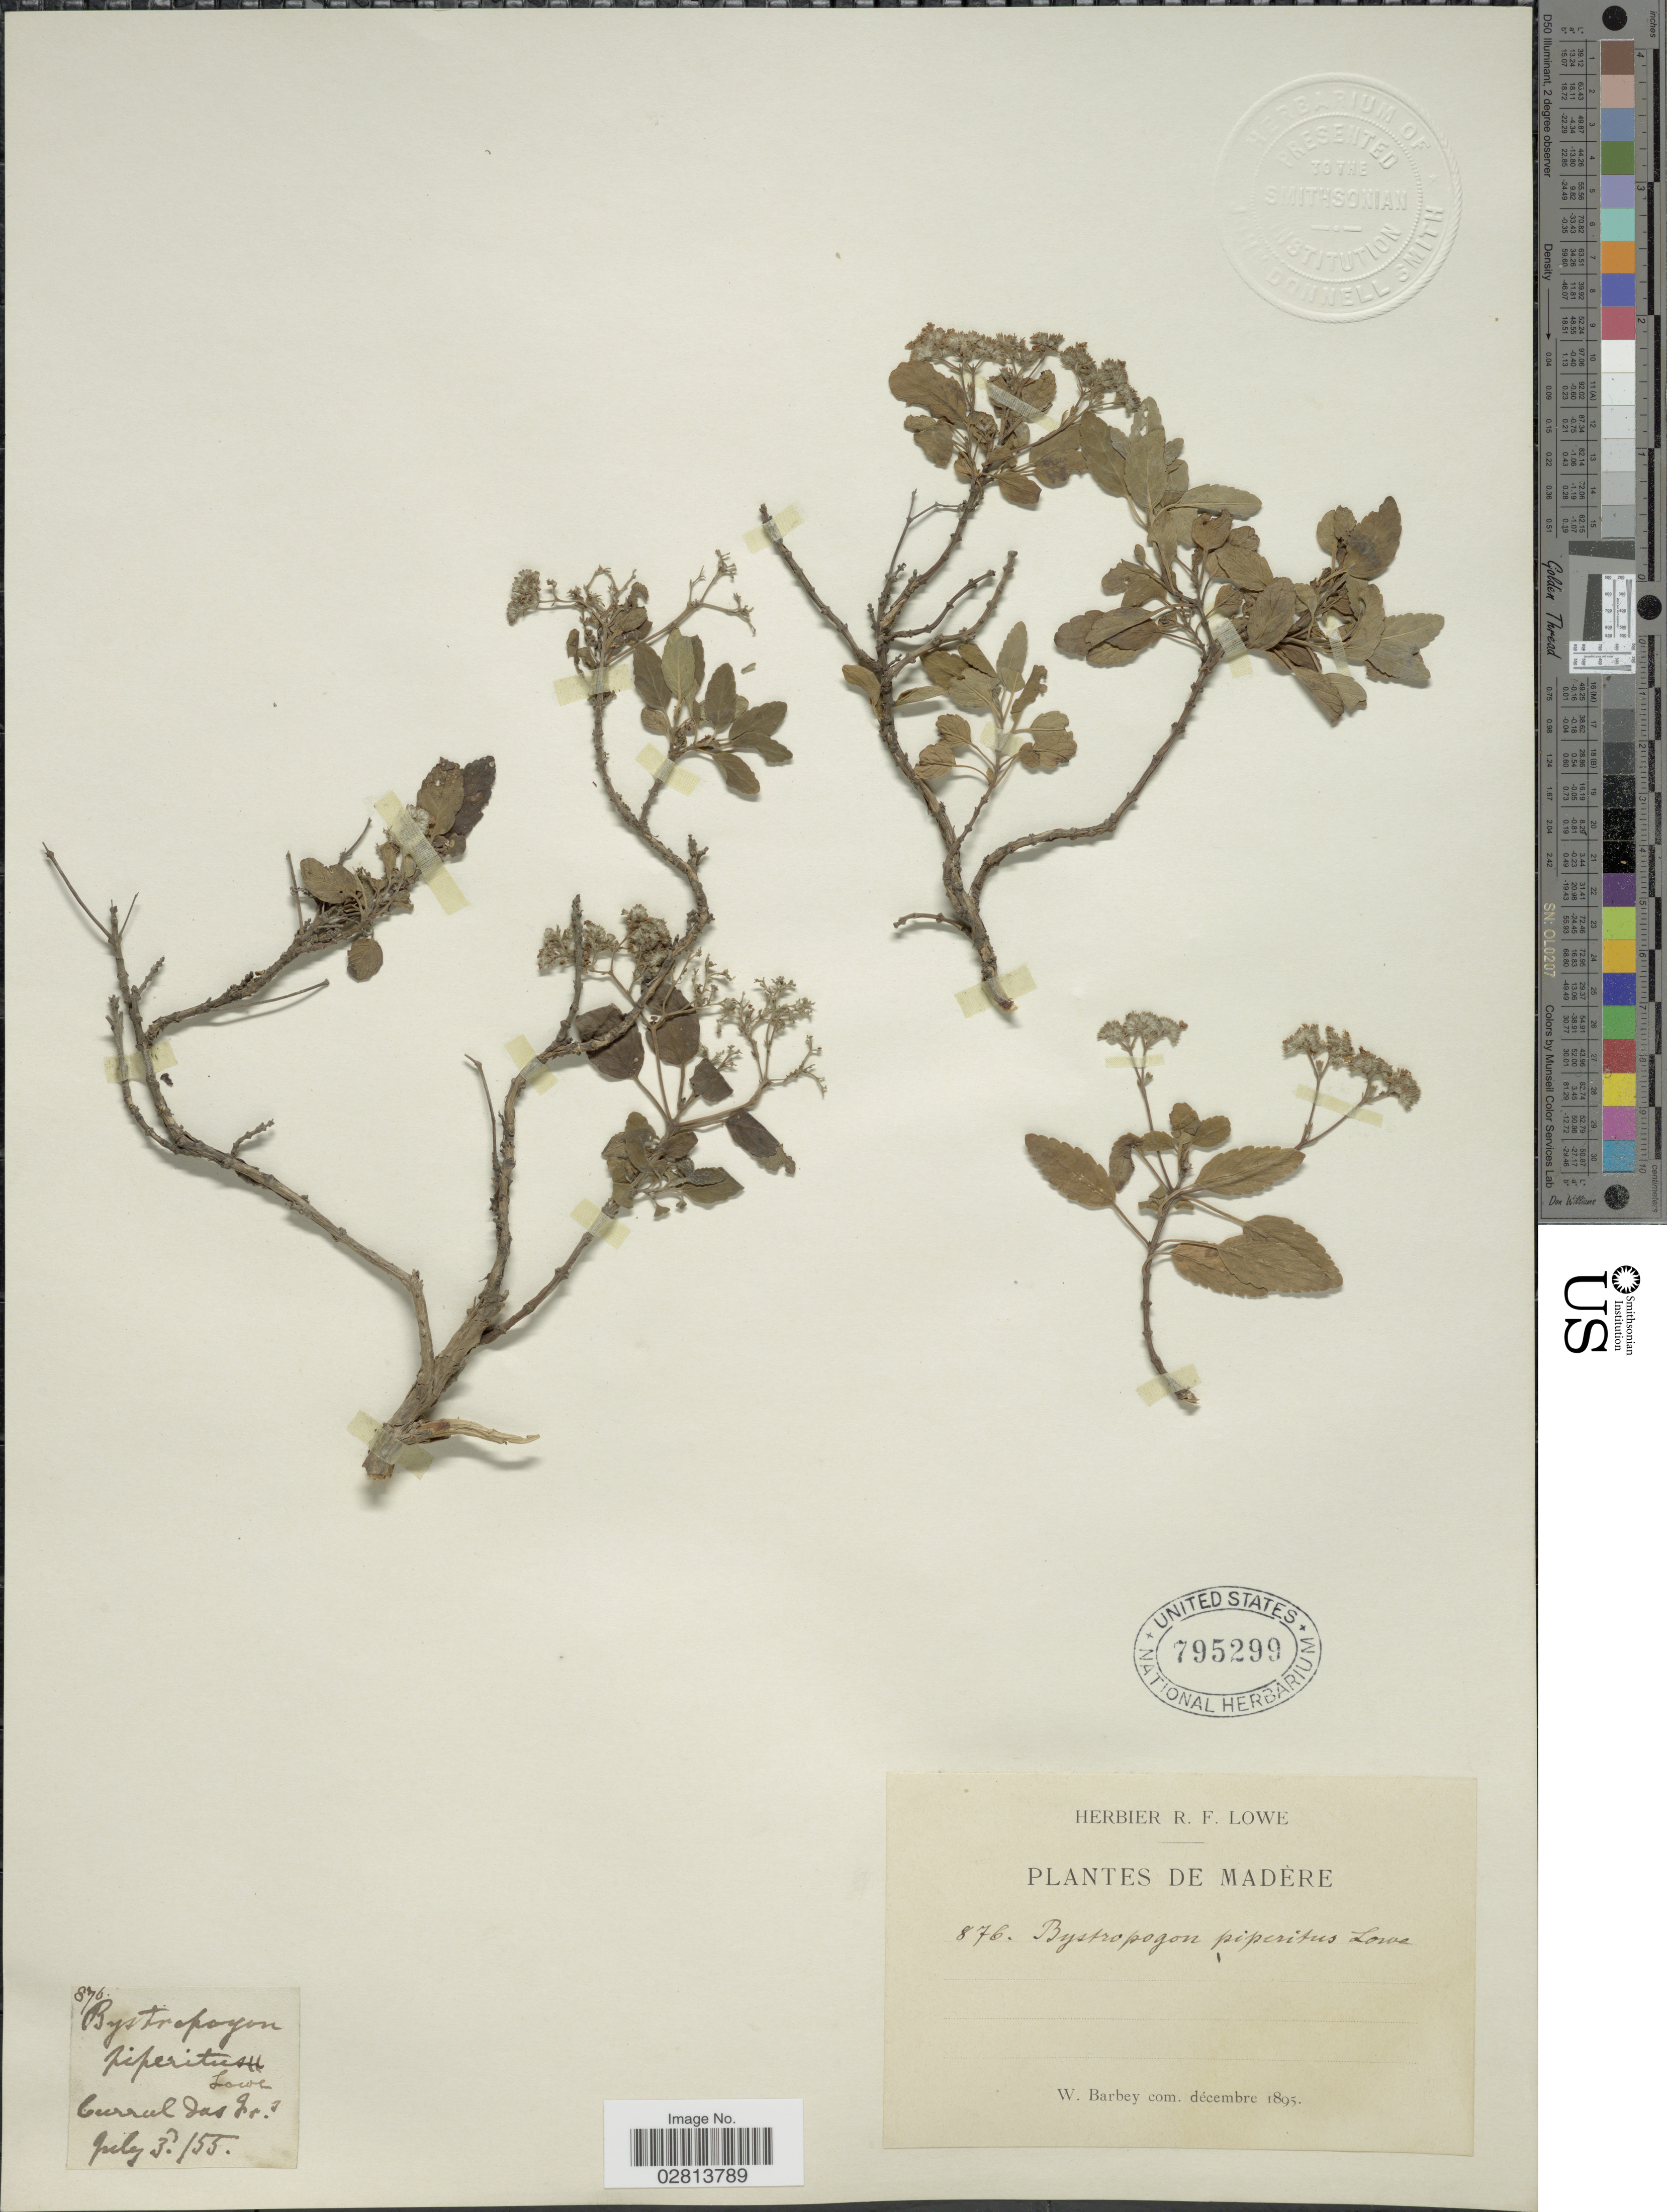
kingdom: Plantae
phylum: Tracheophyta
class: Magnoliopsida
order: Lamiales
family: Lamiaceae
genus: Bystropogon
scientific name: Bystropogon punctatus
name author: L'Hér.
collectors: ex herb. R. F. Lowe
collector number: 876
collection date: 1855-07-03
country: Portugal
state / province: Madeira (Aut. Reg.)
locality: Madère. Curral das Fr. [Curral das Freiras]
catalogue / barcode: US 795299